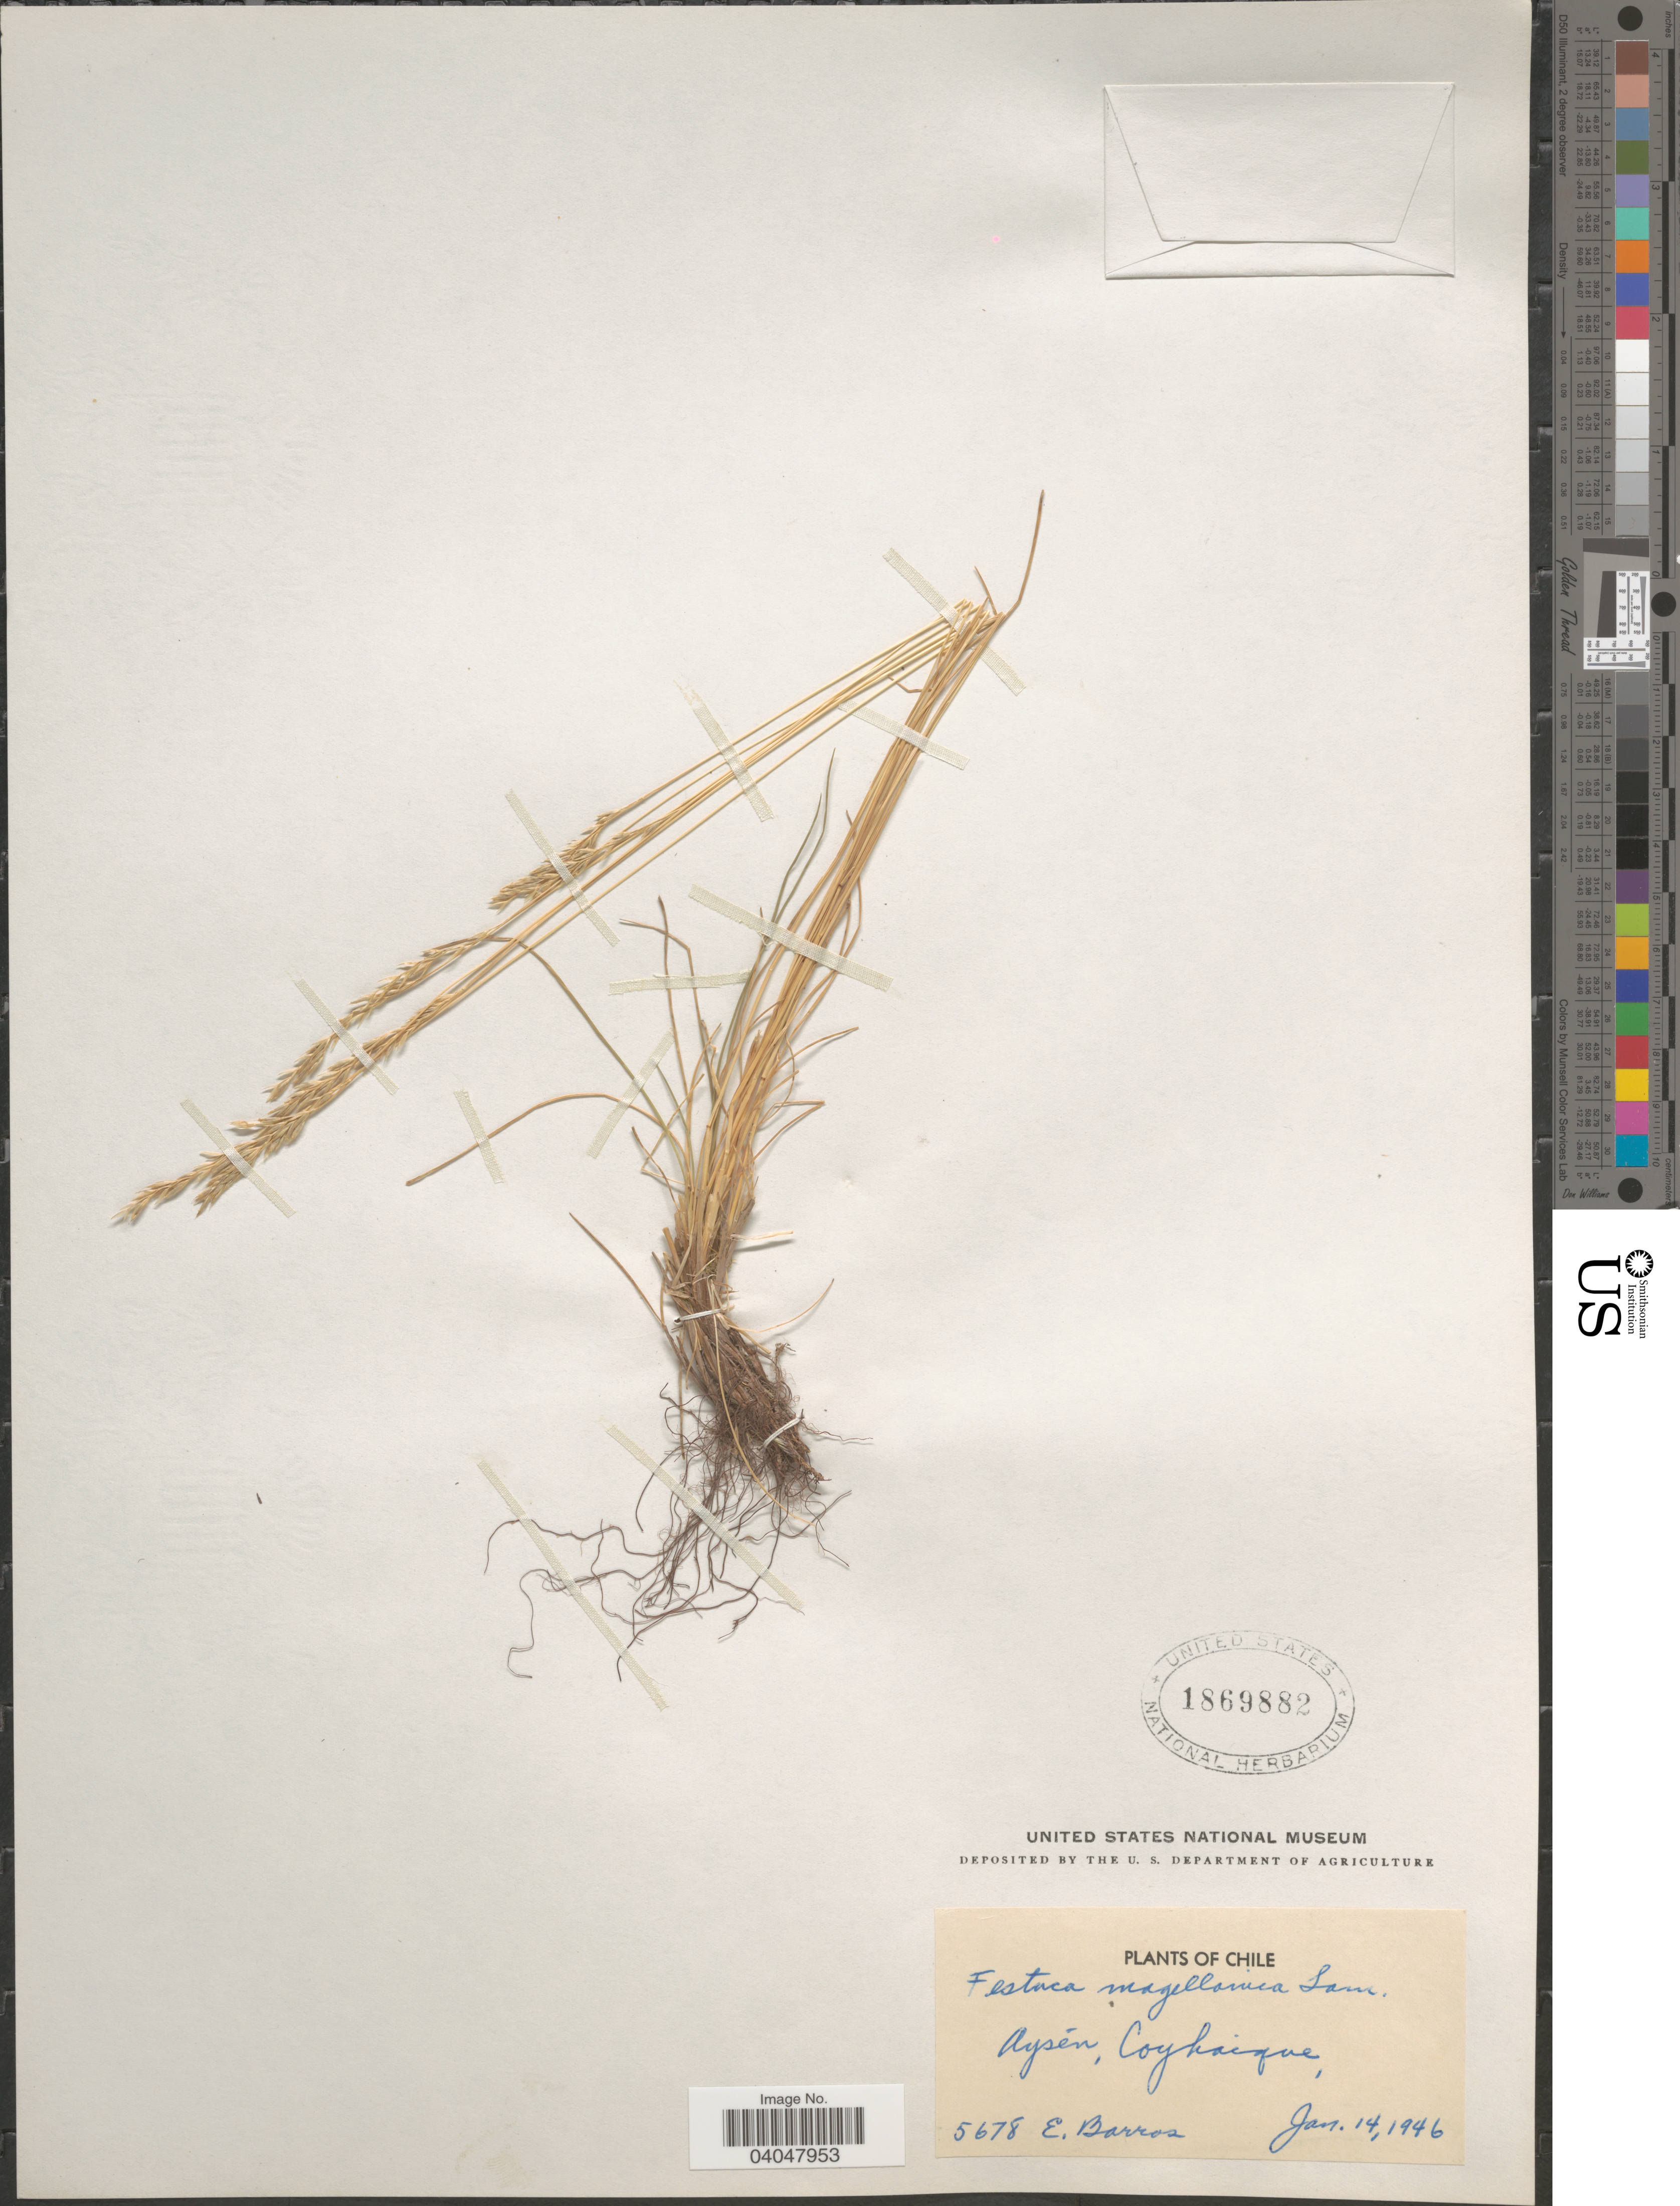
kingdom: Plantae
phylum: Tracheophyta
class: Liliopsida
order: Poales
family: Poaceae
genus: Festuca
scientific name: Festuca magellanica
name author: Lam.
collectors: E. Barros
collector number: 5678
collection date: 1946-01-14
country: Chile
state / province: Aisén (XI)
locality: Aysén, Coyhaique.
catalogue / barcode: US 1869882